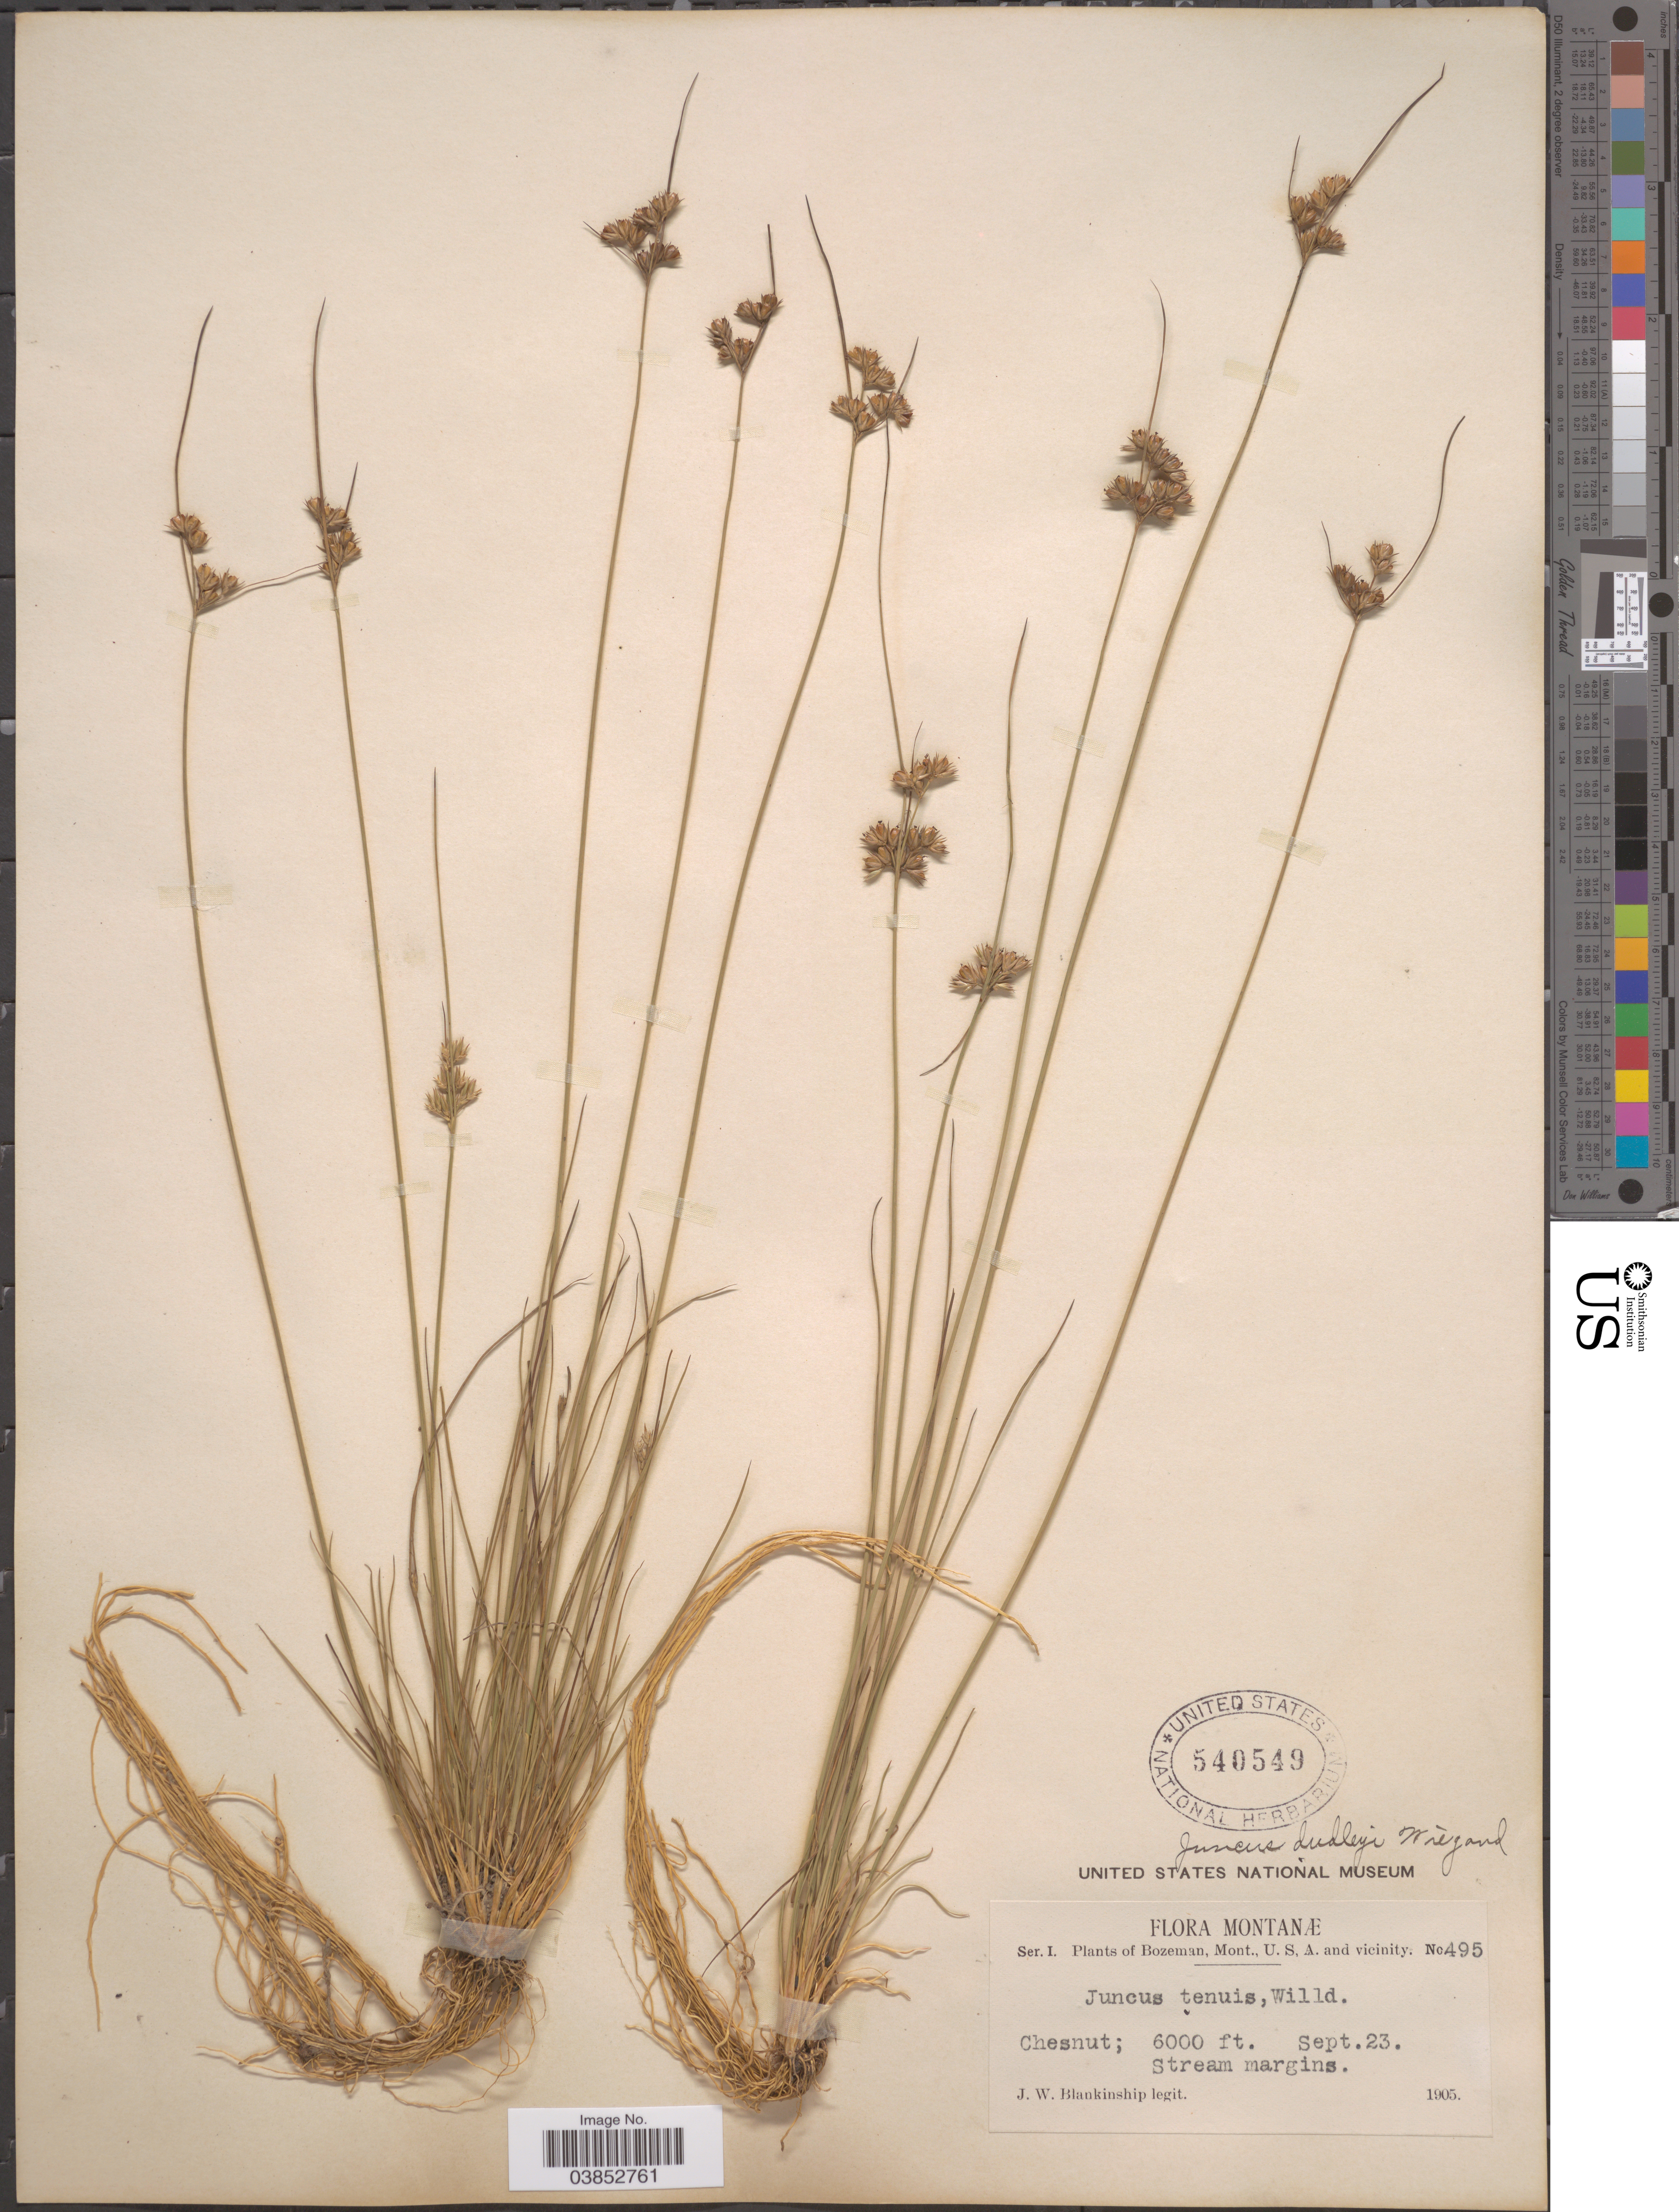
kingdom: Plantae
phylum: Tracheophyta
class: Liliopsida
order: Poales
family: Juncaceae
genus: Juncus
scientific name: Juncus dudleyi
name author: Wiegand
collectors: J. W. Blankinship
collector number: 495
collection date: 1905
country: United States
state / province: Montana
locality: Bozeman, and vicinity. Chesnut.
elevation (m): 1829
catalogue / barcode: US 540549